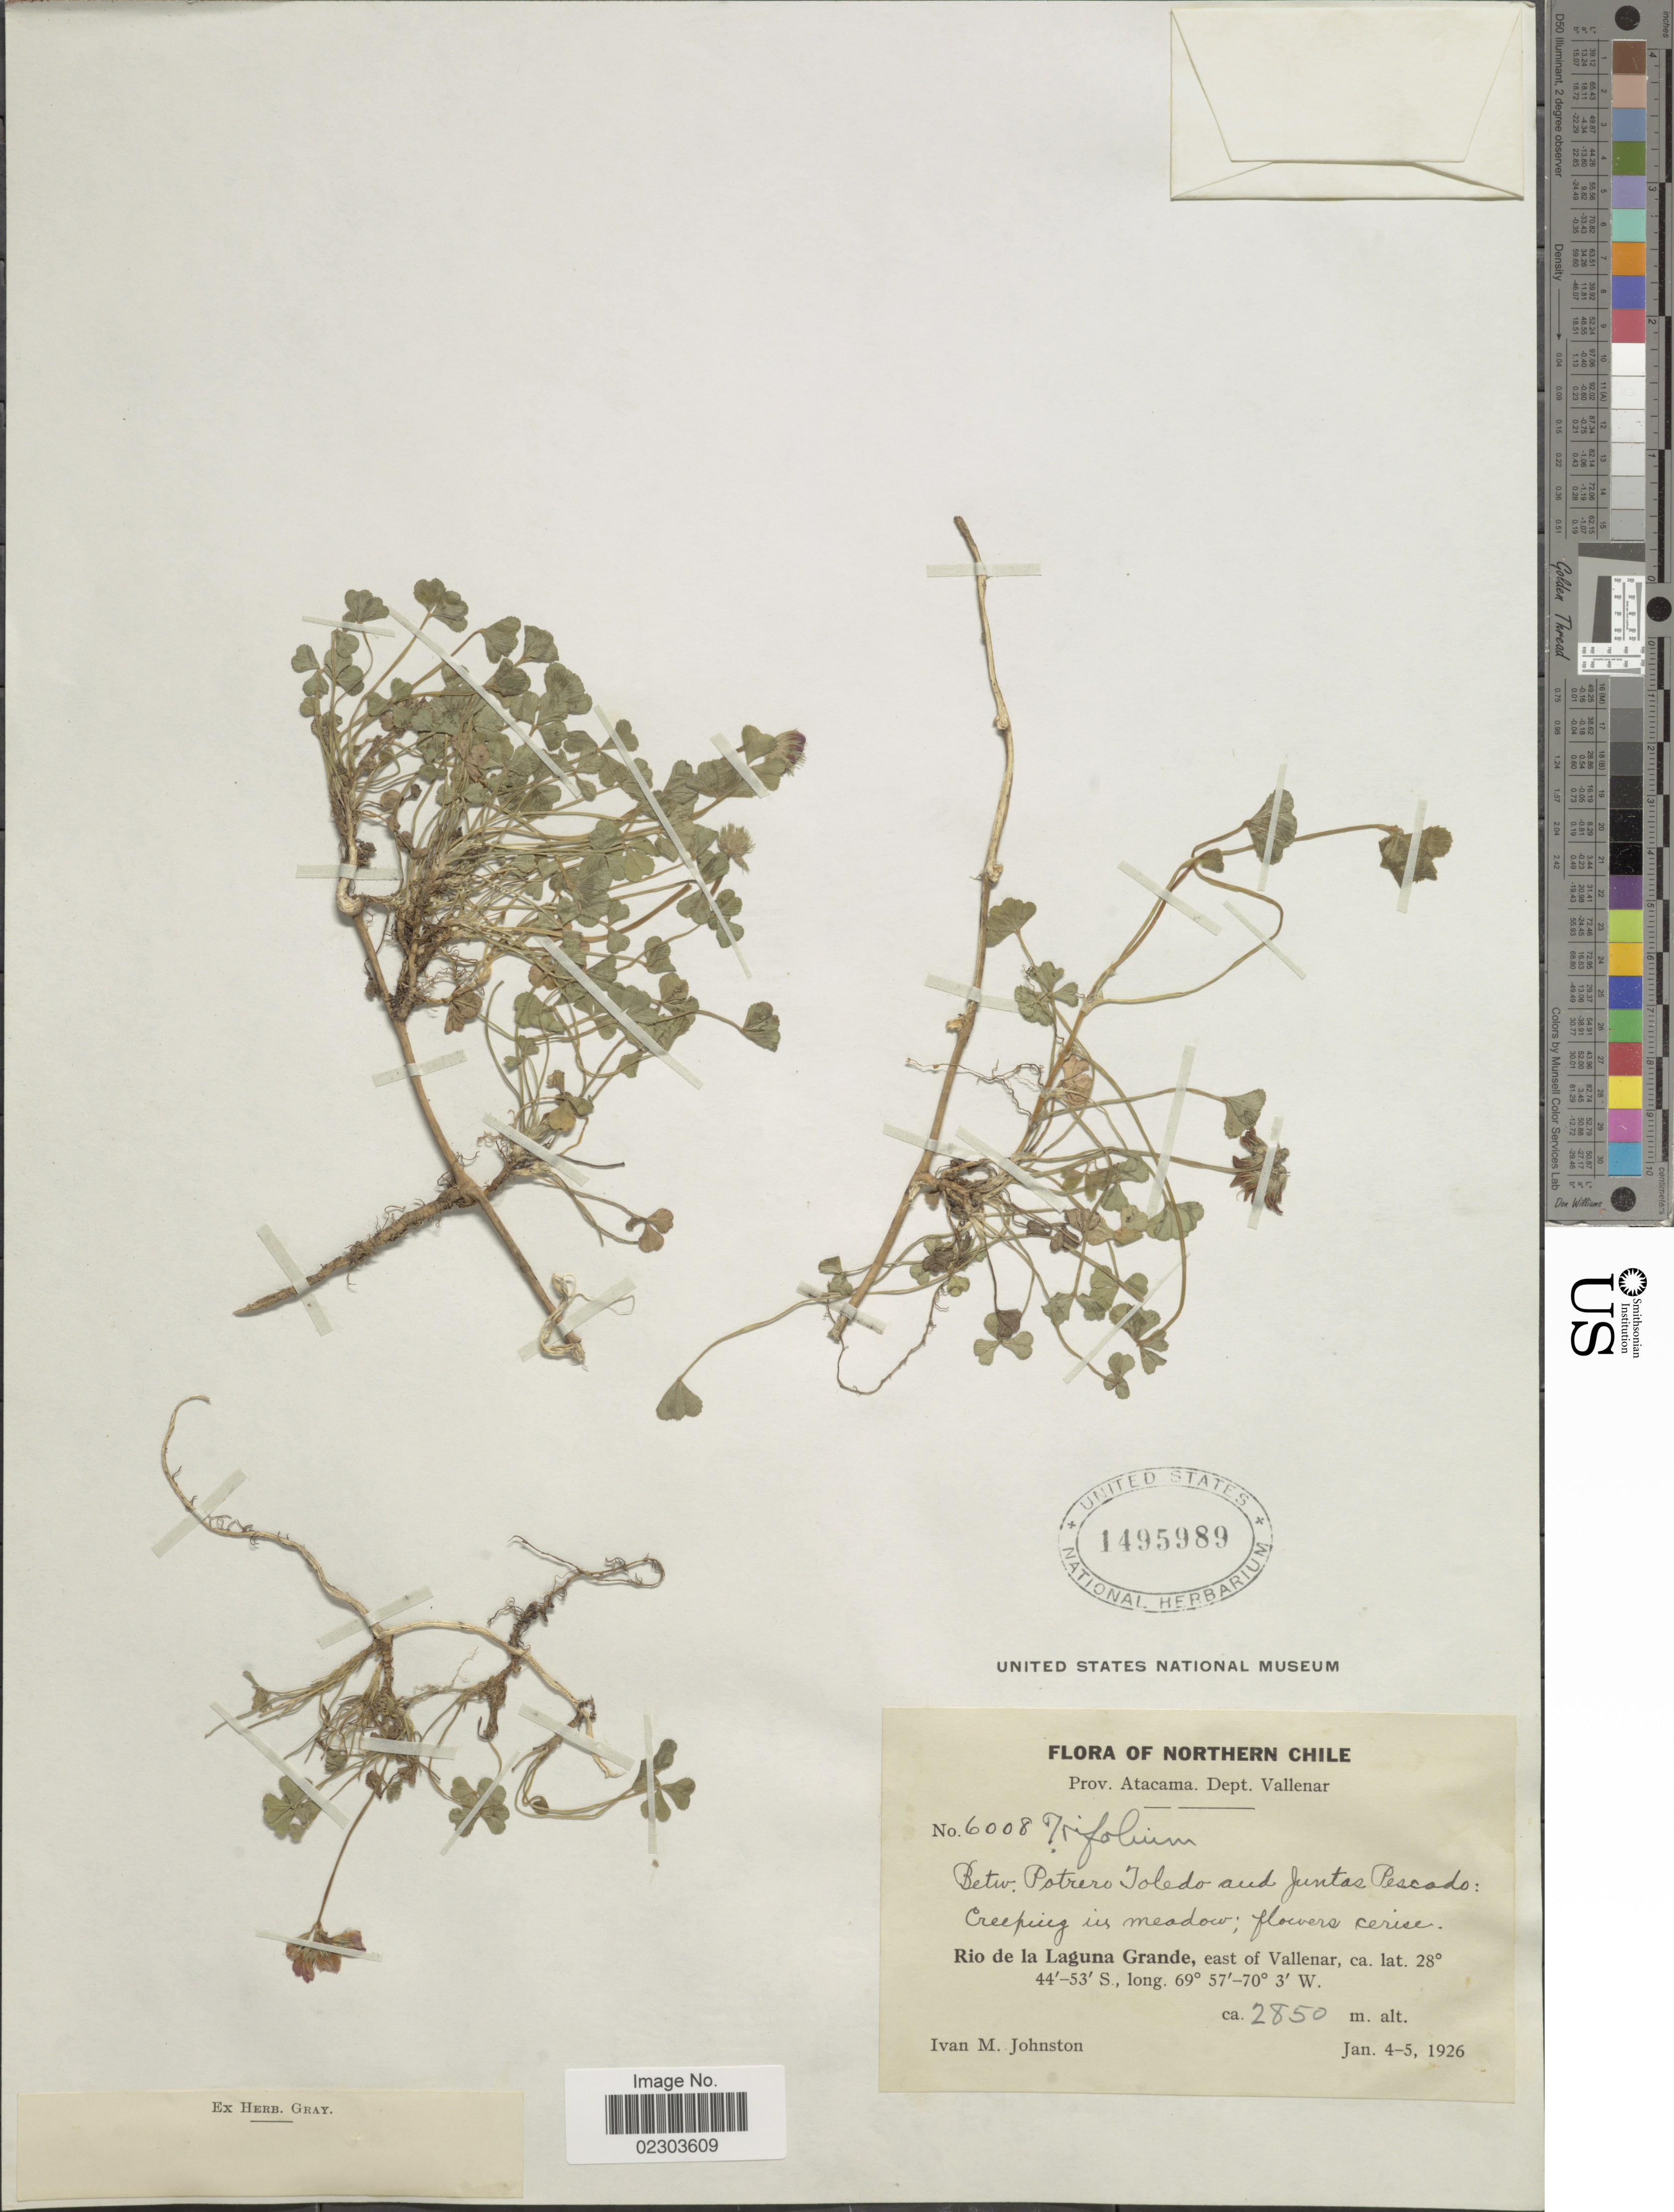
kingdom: Plantae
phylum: Tracheophyta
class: Magnoliopsida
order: Fabales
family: Fabaceae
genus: Trifolium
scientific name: Trifolium sp.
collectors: I.M. Johnston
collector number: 6008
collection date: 1926-01-04/1926-01-05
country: Chile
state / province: Atacama (III)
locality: Northern Chile, dept. Vallenar, betw. Potrero Toledo and Juntas Pescado: creeping in meadow, Rio de la Laguna Grande, east of Vallenar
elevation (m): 2850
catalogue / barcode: US 1495989